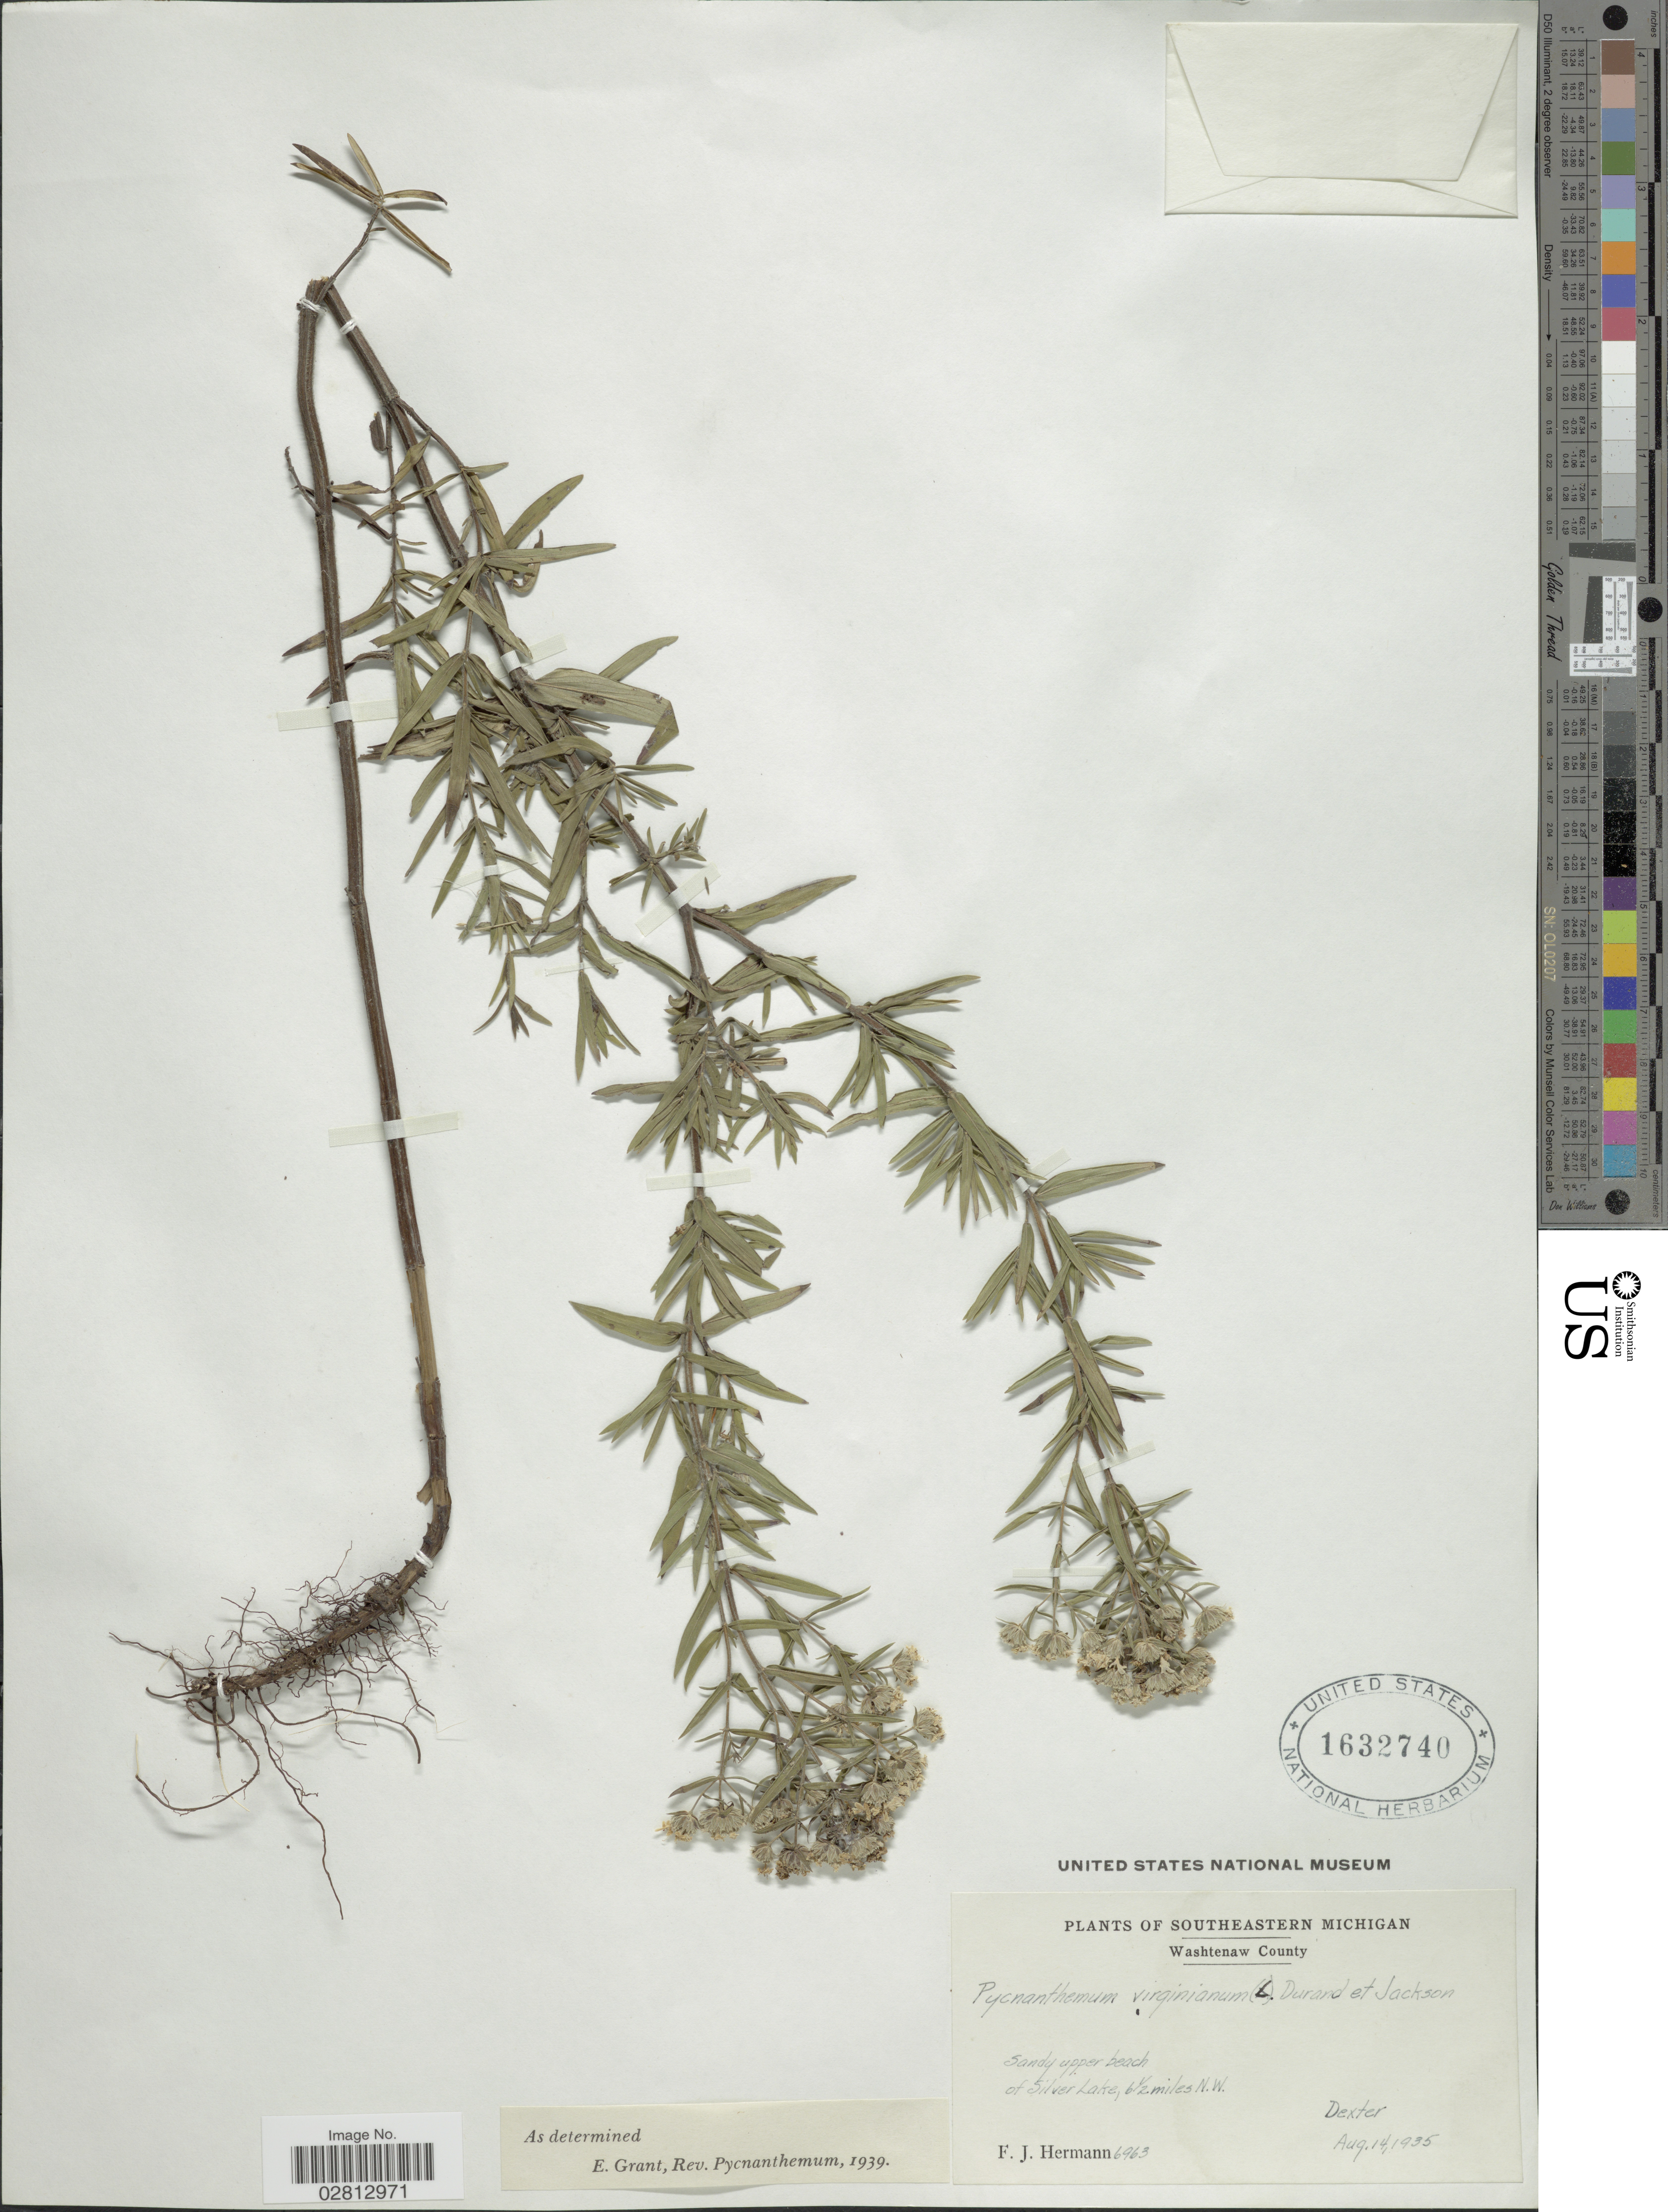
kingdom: Plantae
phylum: Tracheophyta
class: Magnoliopsida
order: Lamiales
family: Lamiaceae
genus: Pycnanthemum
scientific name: Pycnanthemum virginianum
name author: (L.) Durand & B.D. Jacks. ex B.L. Rob. & Fernald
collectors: F. J. Hermann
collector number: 6963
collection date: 1935-08-14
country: United States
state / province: Michigan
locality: Washtenaw County. Sandy upper beach of Silver Lake, 6½ miles N.W., Dexter. Southeastern Michigan.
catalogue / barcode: US 1632740